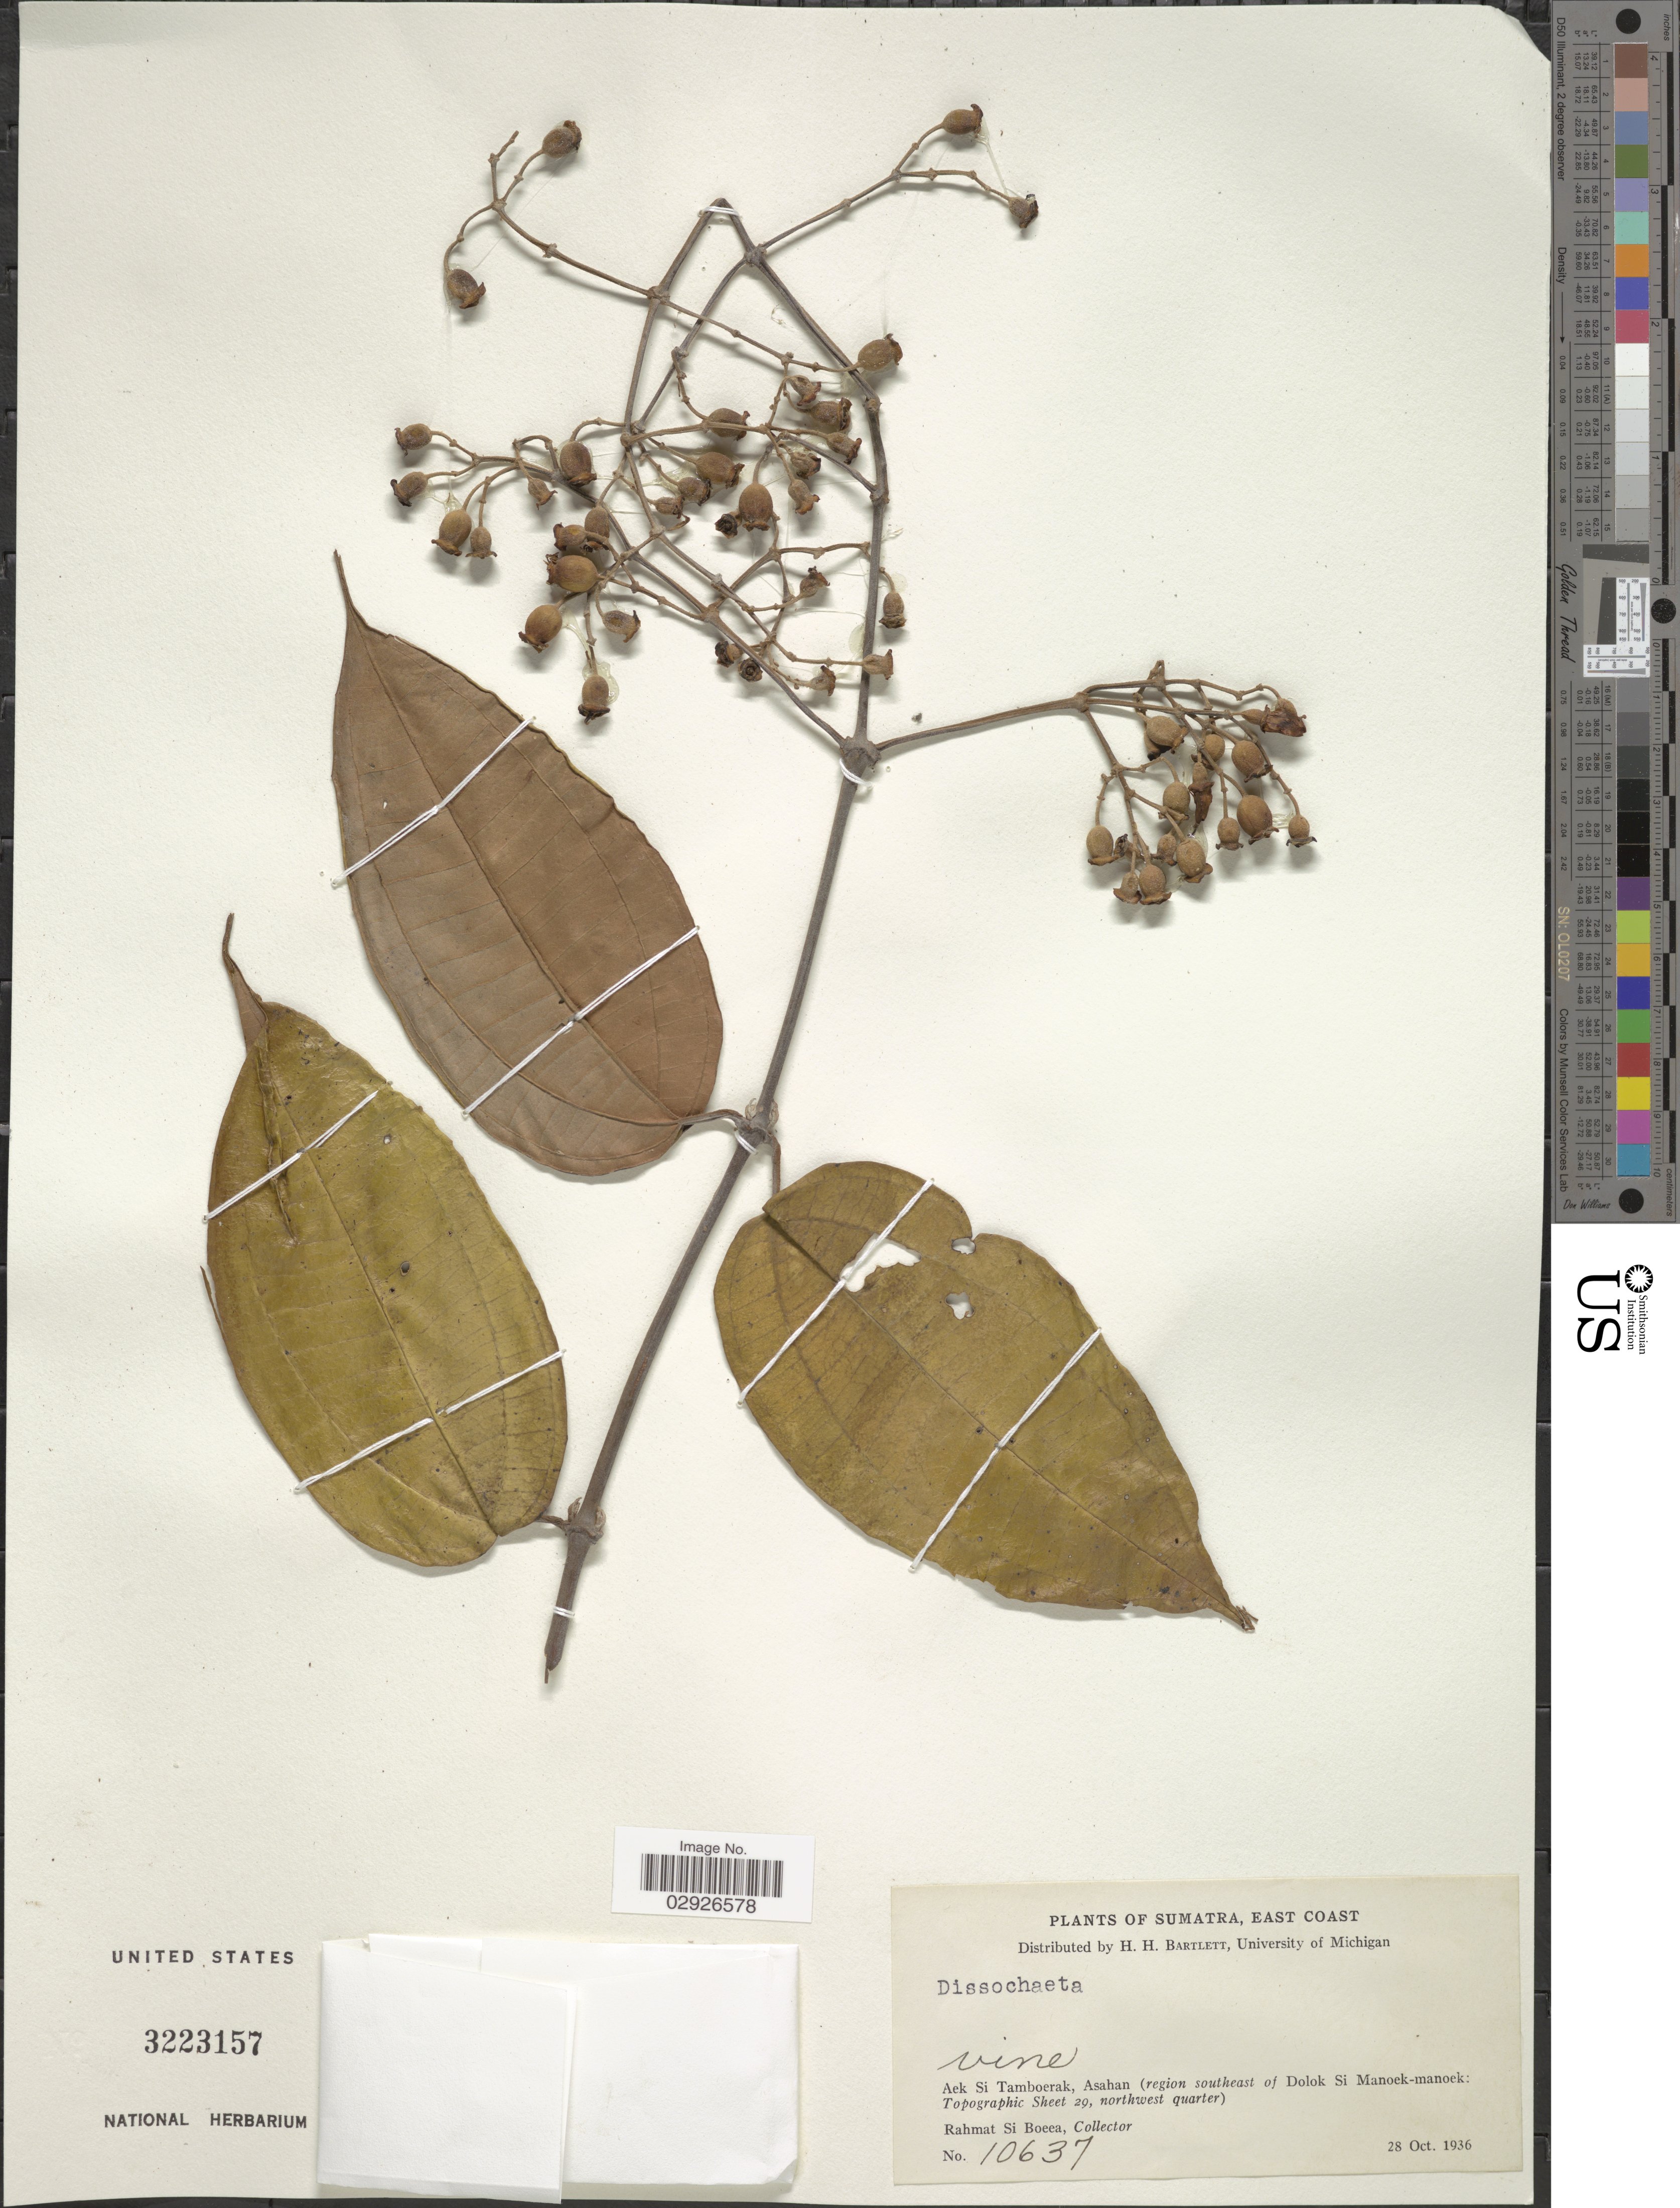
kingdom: Plantae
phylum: Tracheophyta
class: Magnoliopsida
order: Myrtales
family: Melastomataceae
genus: Dissochaeta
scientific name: Dissochaeta sp.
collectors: Rahmat Si Boeea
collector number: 10637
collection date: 1936-10-28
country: Indonesia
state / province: Sumatra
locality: East Coast. Aek Si Tamboerak, Asahan (region southeast of Dolok Si Manoek-manoek: Topgraphic Sheet 29, northwest quarter).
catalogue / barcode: US 3223157